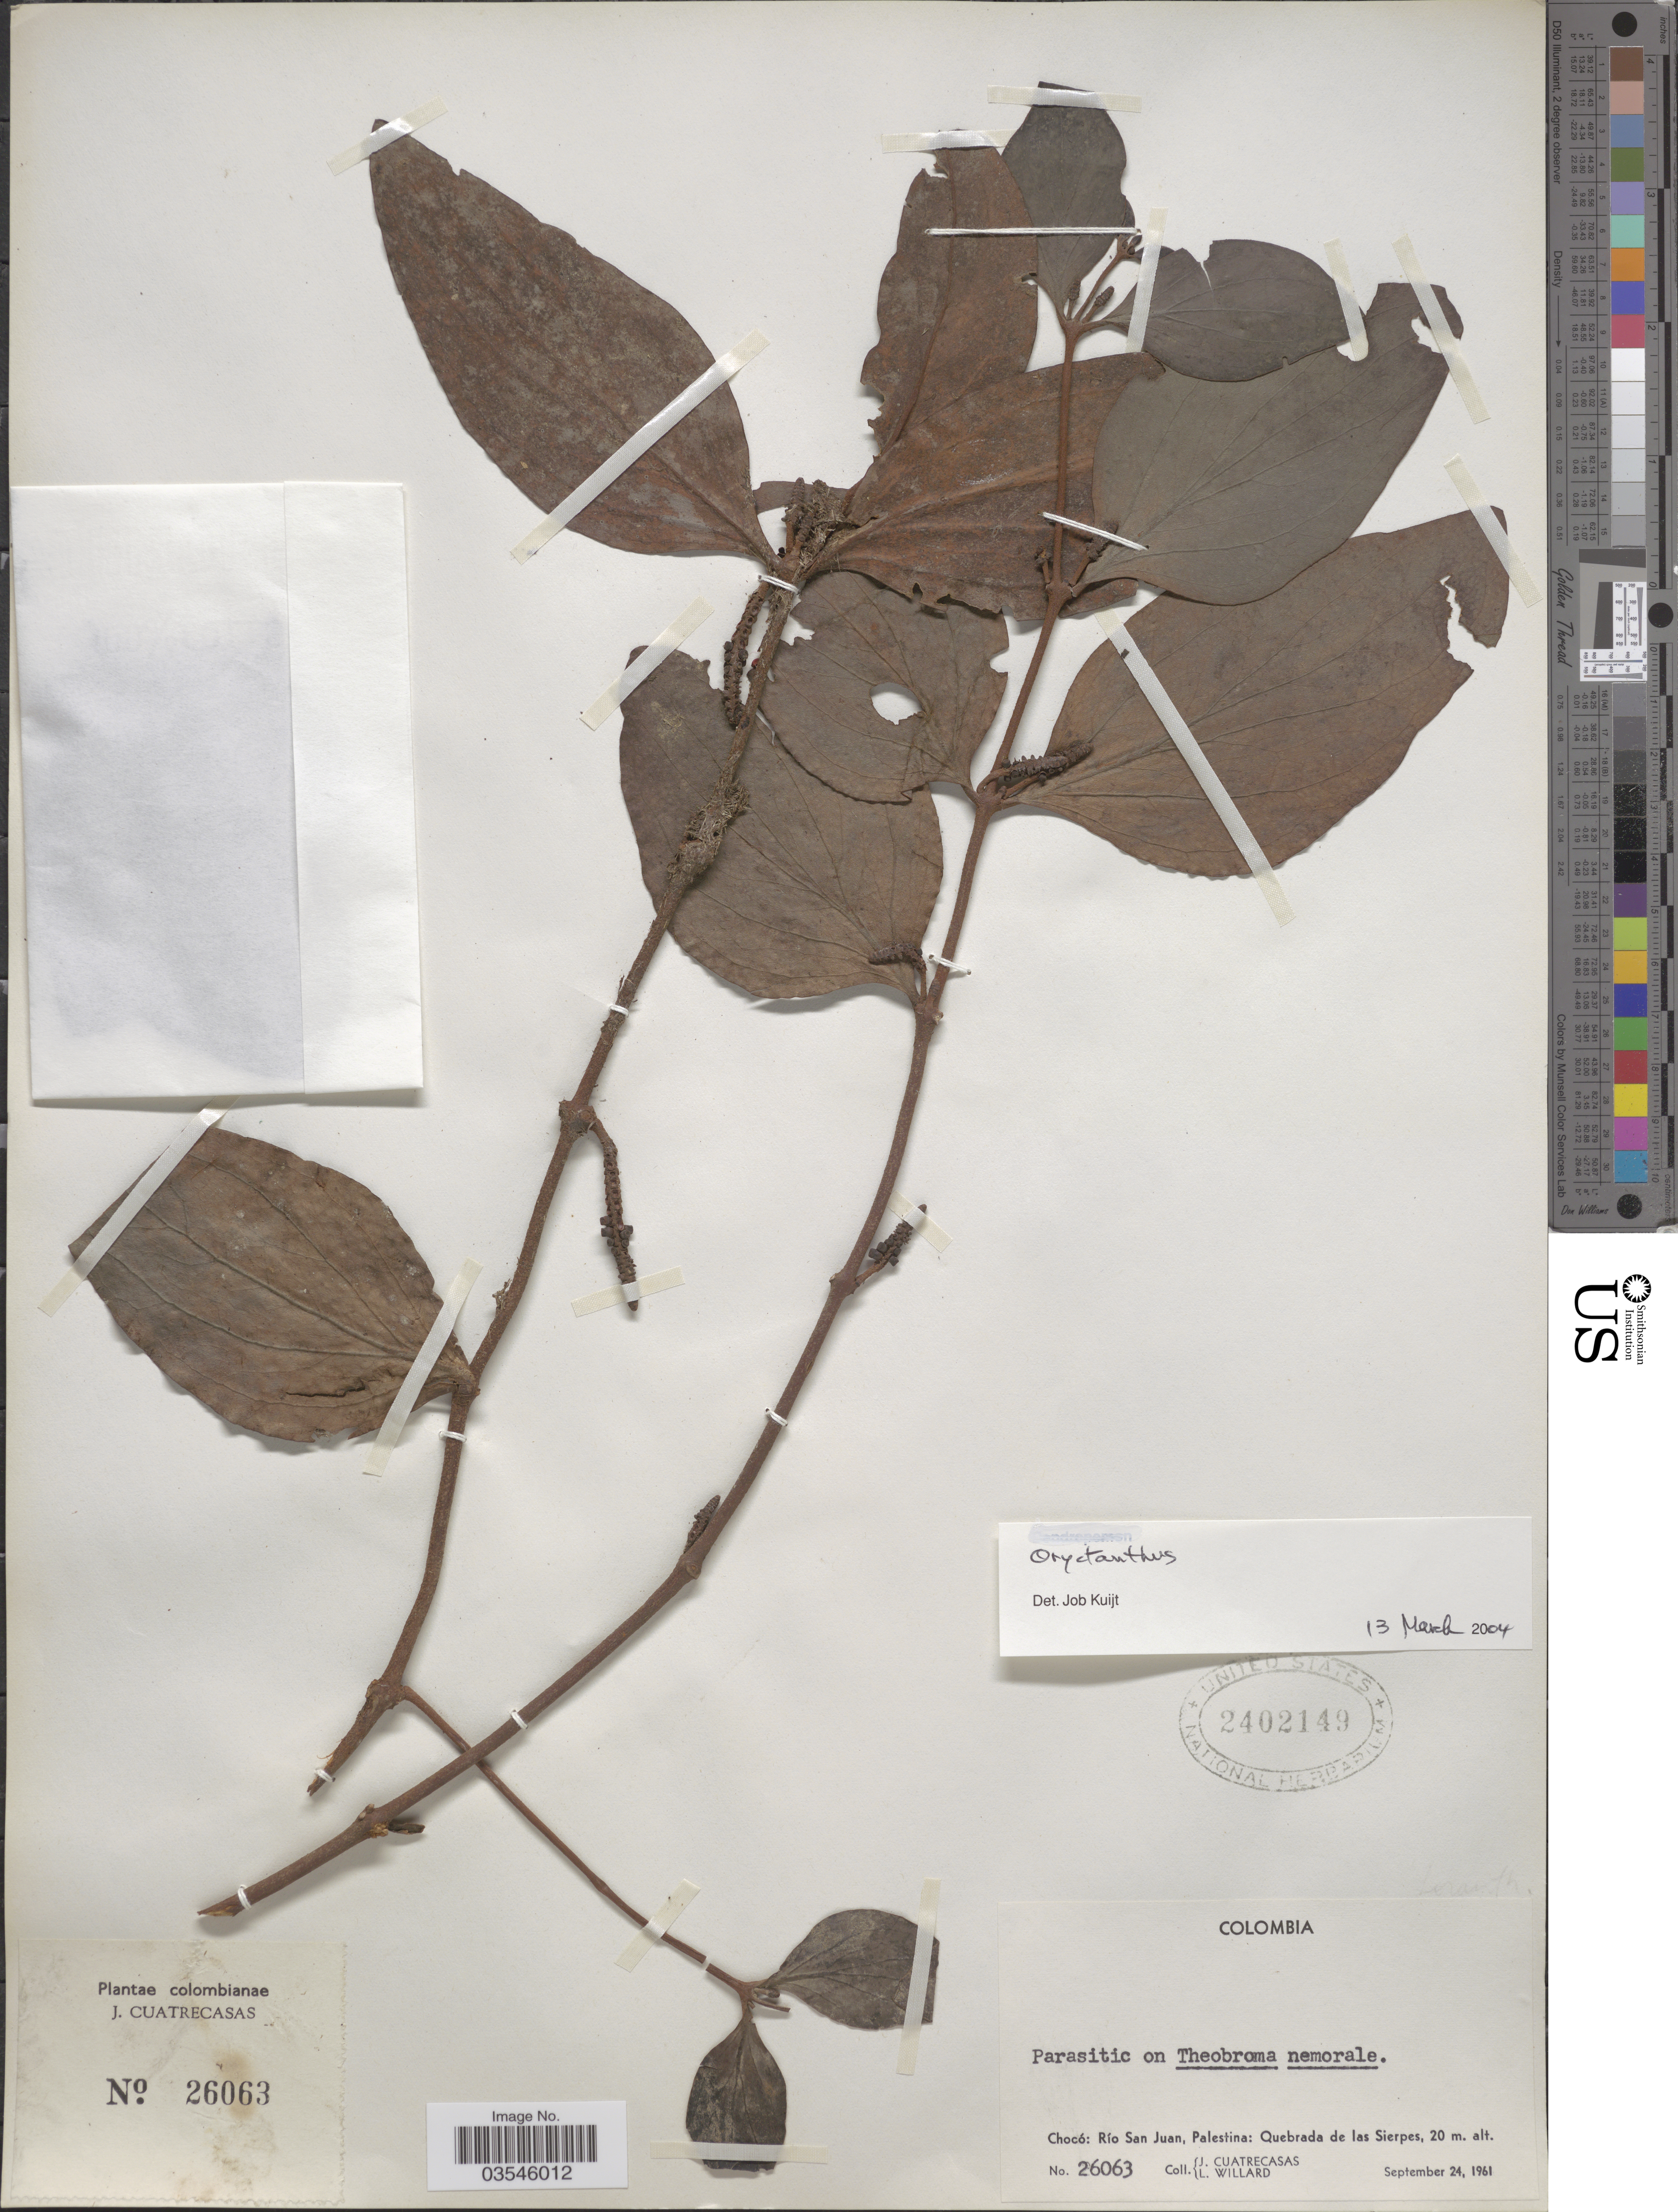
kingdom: Plantae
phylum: Tracheophyta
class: Magnoliopsida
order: Santalales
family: Loranthaceae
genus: Oryctanthus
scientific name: Oryctanthus occidentalis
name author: (L.) Eichler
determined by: Caraballo-Ortiz, Marcos A., (MISS), University of Mississippi (UNITED STATES)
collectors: J. Cuatrecasas & L. Willard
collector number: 26063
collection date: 1961-09-24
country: Colombia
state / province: Chocó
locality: Río San Juan, Palestina: Quebrada de las Sierpes.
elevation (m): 20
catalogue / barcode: US 2402149